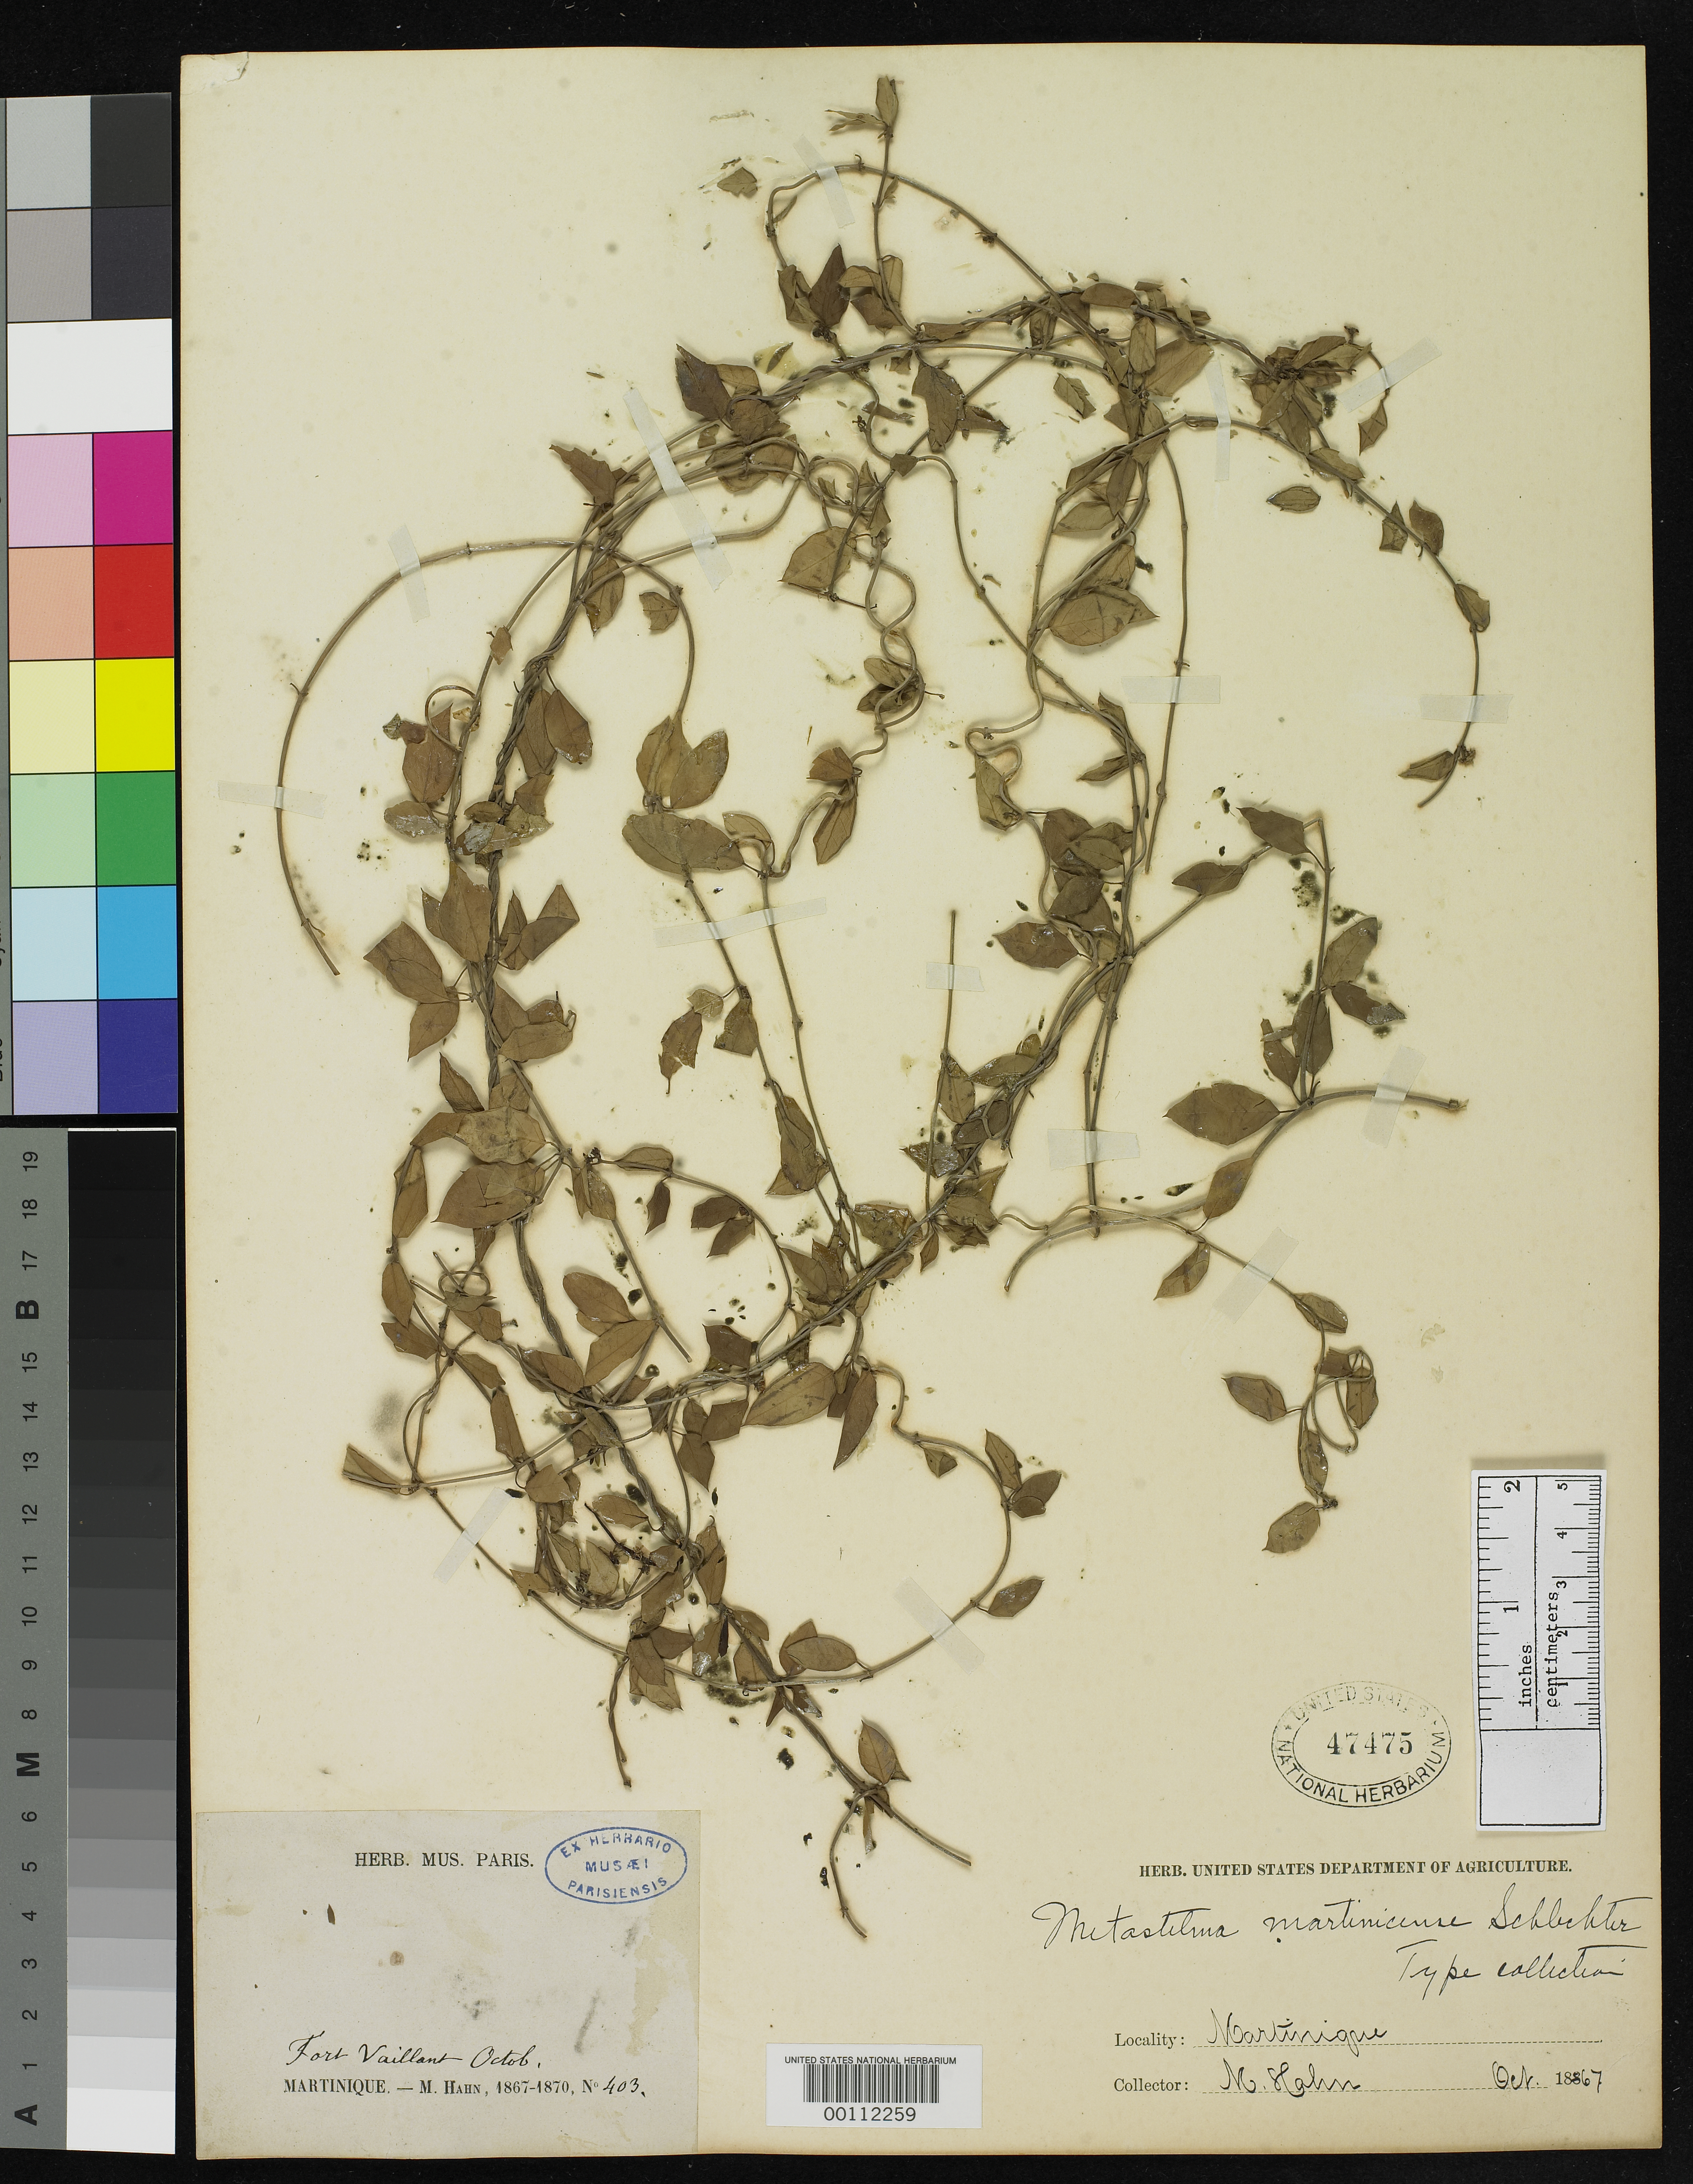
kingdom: Plantae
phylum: Tracheophyta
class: Magnoliopsida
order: Gentianales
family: Apocynaceae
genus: Metastelma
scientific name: Metastelma martinicense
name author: Schltr. in Urb.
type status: Isotype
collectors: L. Hahn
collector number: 403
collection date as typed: Oct 1867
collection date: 1867-10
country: Martinique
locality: Foret Vaillant.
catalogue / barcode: US 47475